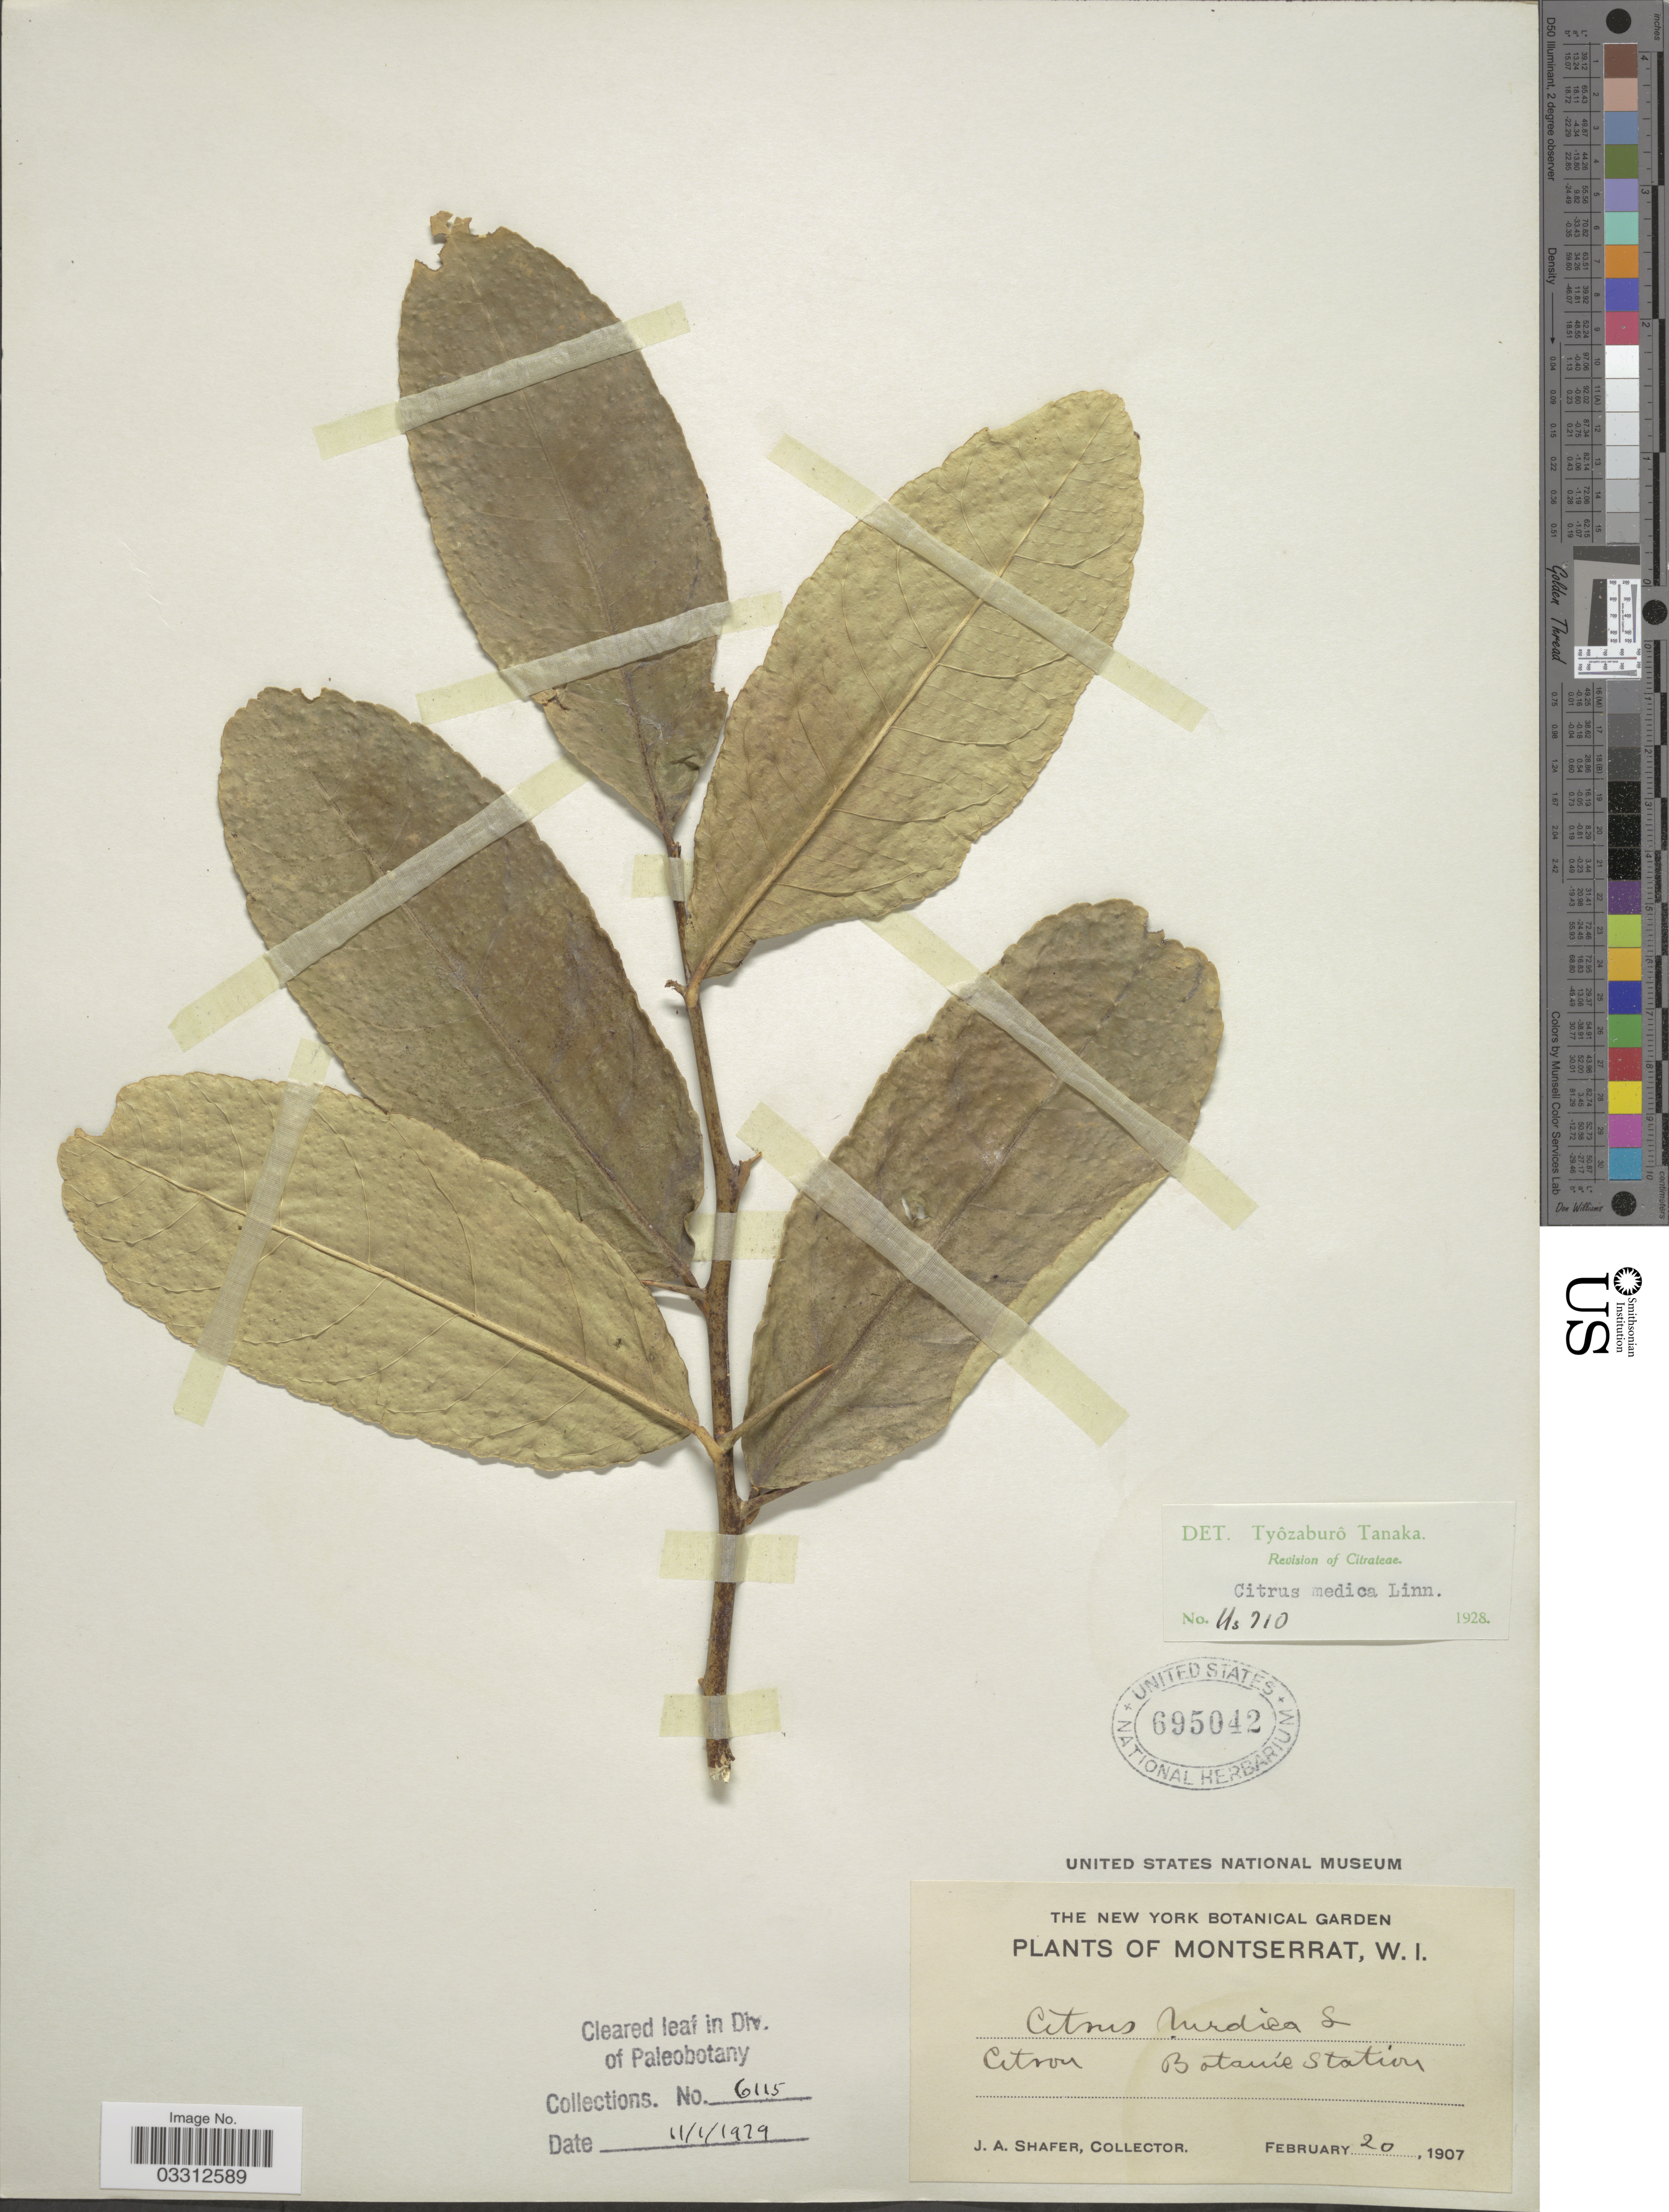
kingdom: Plantae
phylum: Tracheophyta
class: Magnoliopsida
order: Sapindales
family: Rutaceae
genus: Citrus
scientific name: Citrus medica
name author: L.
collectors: J. A. Shafer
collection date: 1907-02-20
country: Montserrat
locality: Botanie station.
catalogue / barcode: US 695042